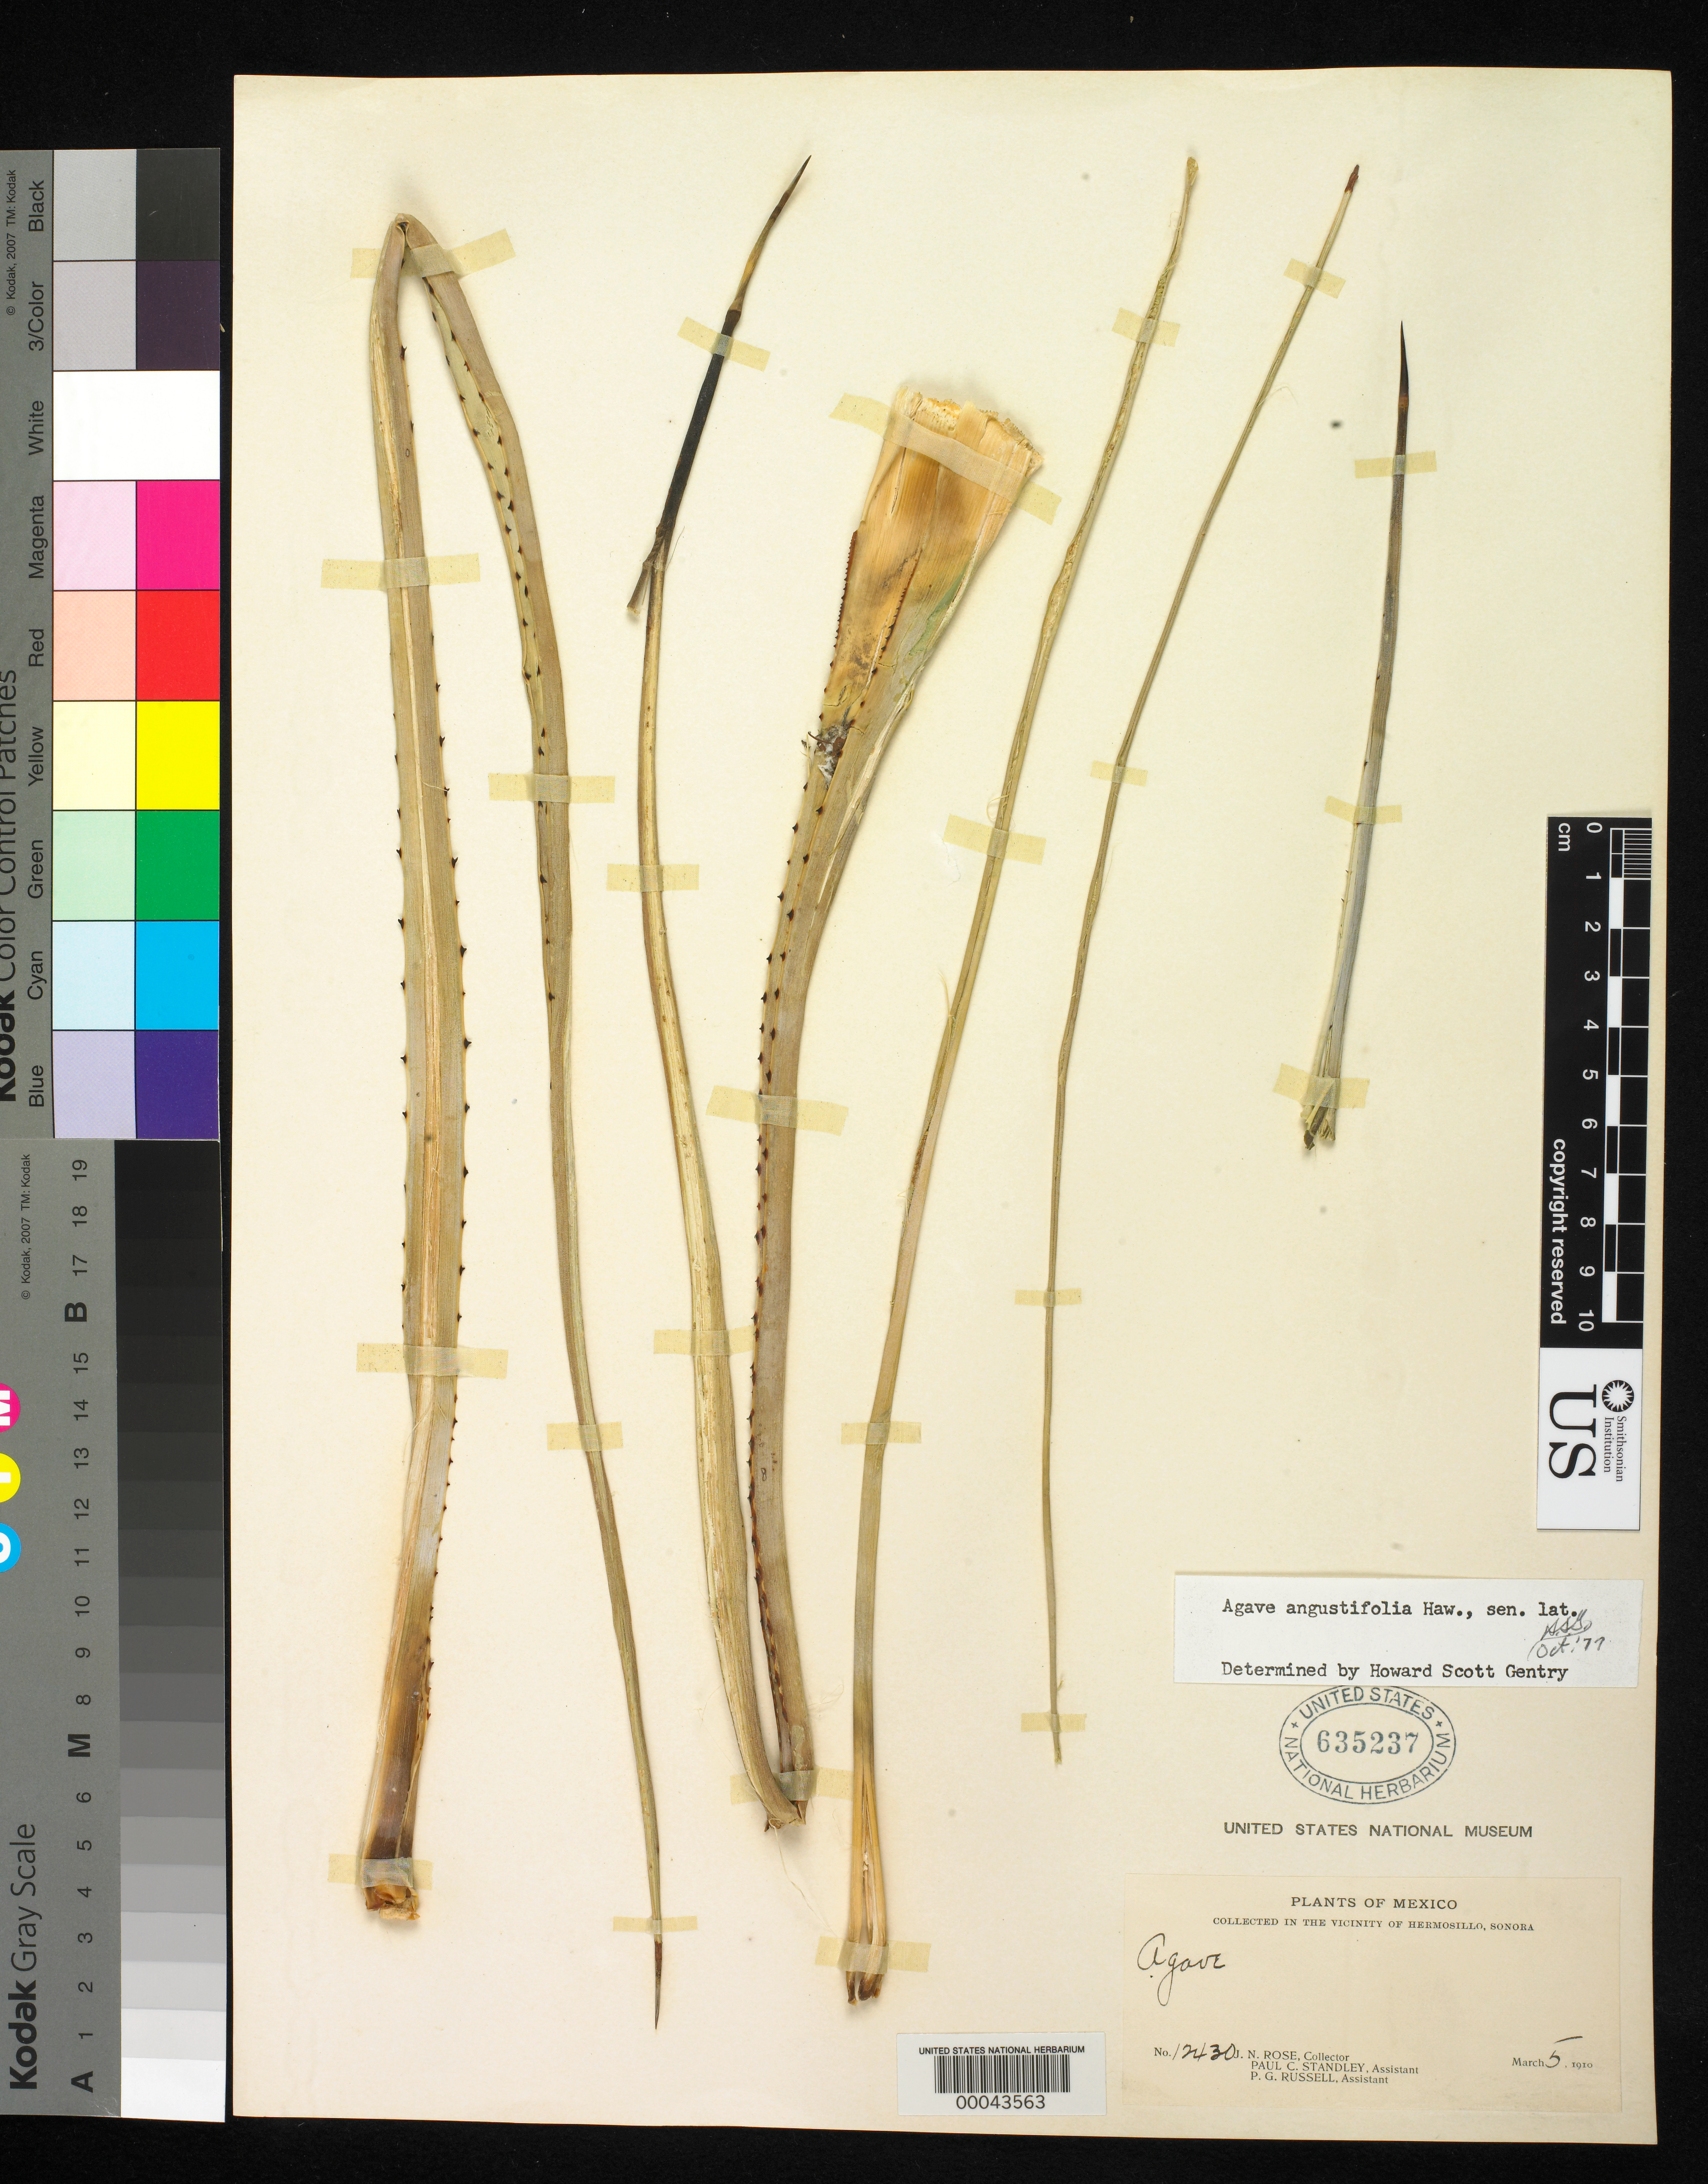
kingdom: Plantae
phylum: Tracheophyta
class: Liliopsida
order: Asparagales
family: Asparagaceae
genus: Agave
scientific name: Agave angustifolia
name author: Haw.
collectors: J. N. Rose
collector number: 12430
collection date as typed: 05 Mar 1910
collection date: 1910-03-05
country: Mexico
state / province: Sonora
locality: In the vicinity of Hermosillo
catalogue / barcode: US 635237